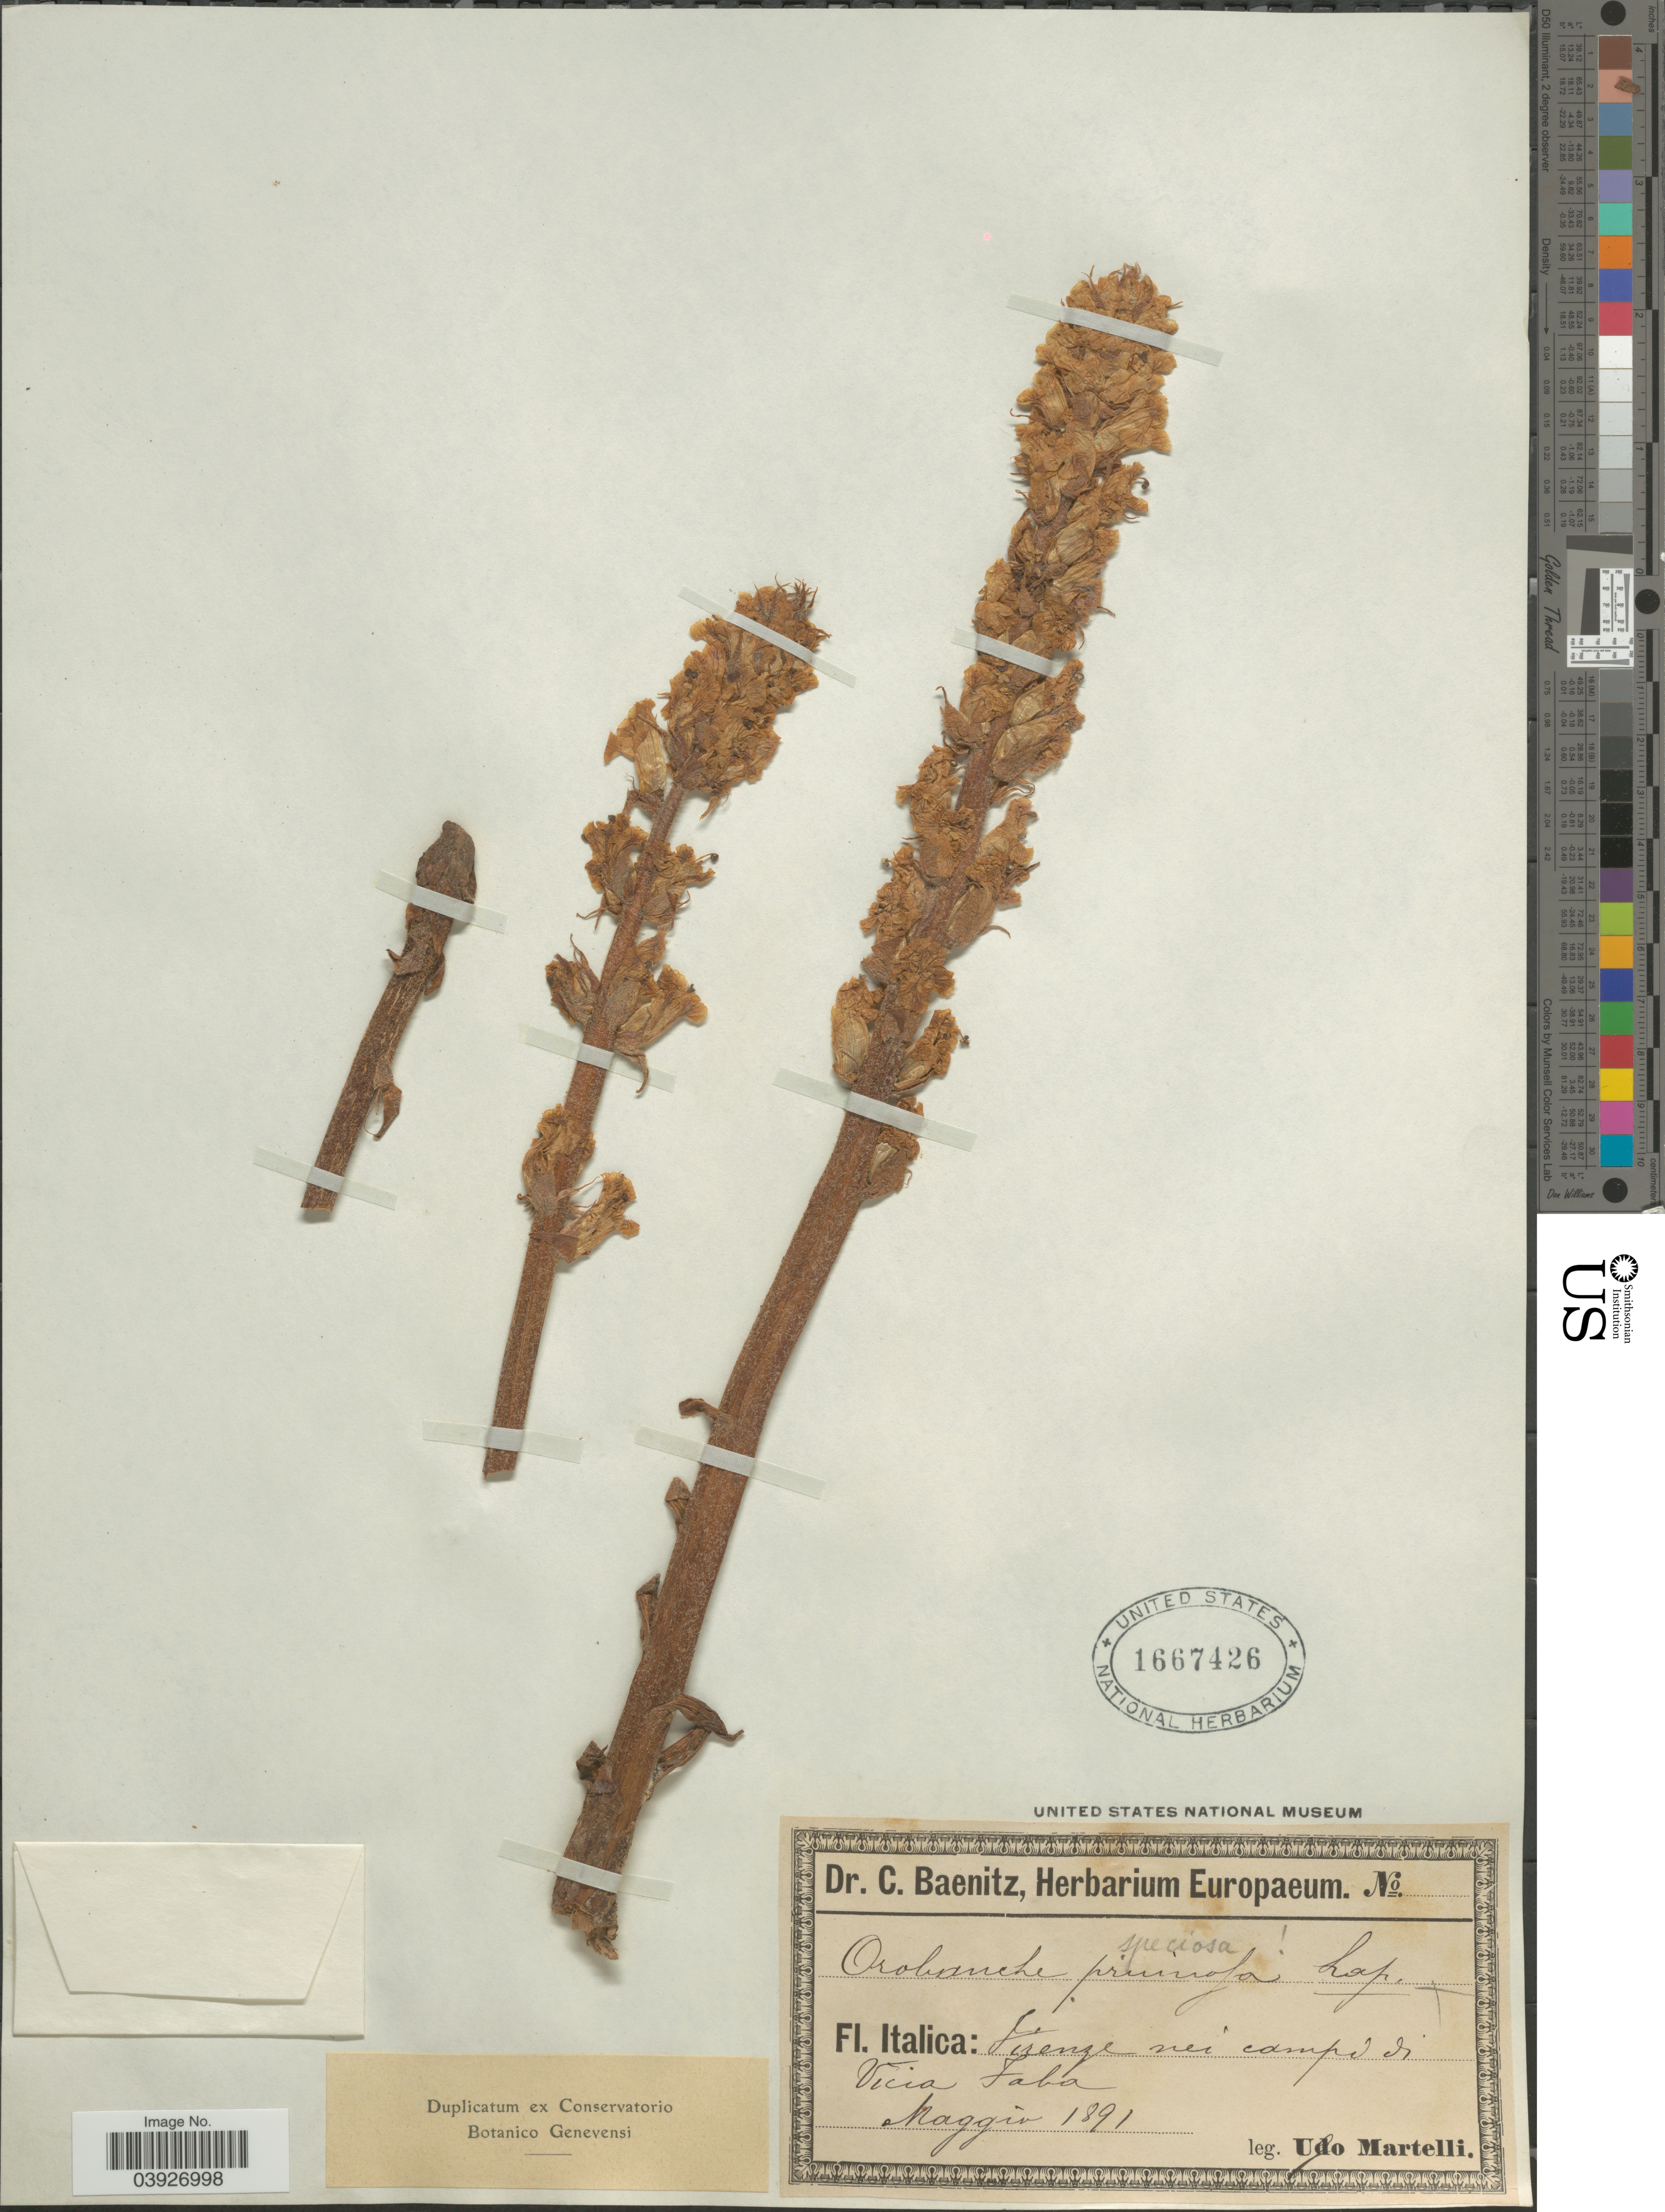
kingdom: Plantae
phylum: Tracheophyta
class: Magnoliopsida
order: Lamiales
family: Orobanchaceae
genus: Orobanche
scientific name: Orobanche speciosa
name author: DC.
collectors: U. Martelli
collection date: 1891-05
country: Italy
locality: Firenze nei campo di Vicia Faba.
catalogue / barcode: US 1667426